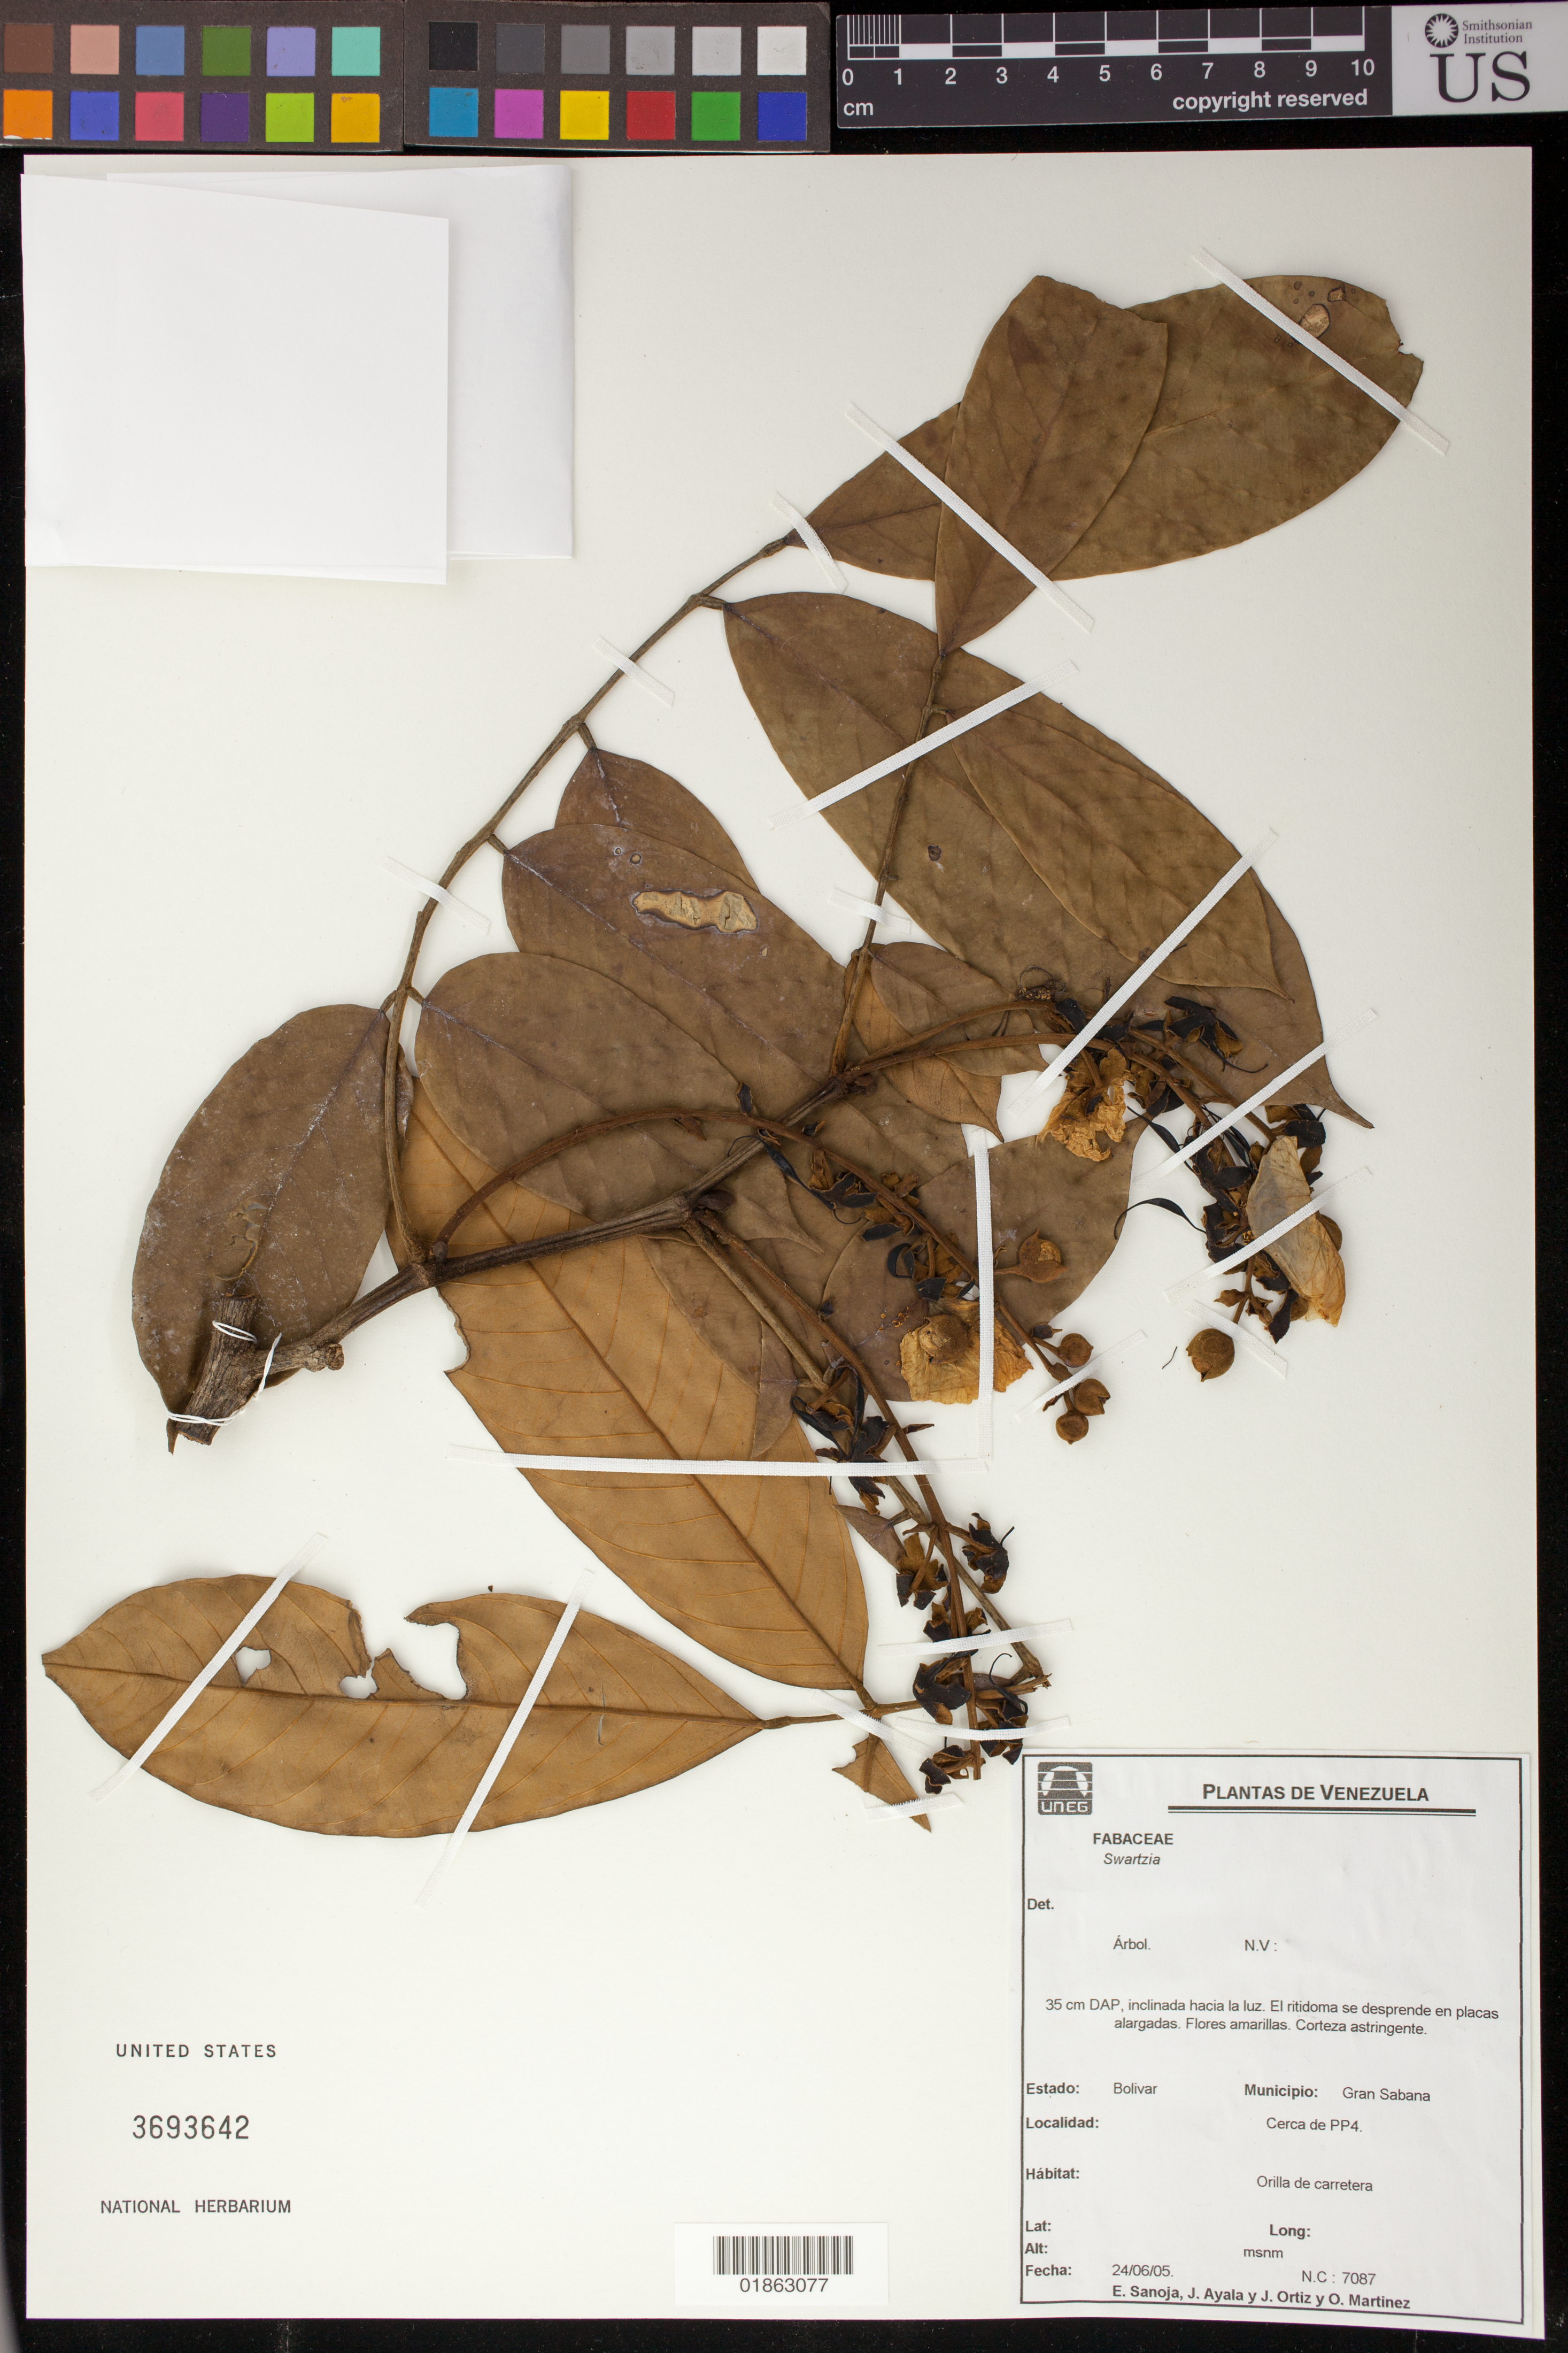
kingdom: Plantae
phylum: Tracheophyta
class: Magnoliopsida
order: Fabales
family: Fabaceae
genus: Swartzia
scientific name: Swartzia sp.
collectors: E. Sanoja, J. Ayala, J. Ortiz & O. Martínez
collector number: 7087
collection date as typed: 24/06/05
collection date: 2005-06-24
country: Venezuela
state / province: Bolívar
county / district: Gran Sabana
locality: cerca de PP4.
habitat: Orilla de carretera.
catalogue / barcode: US 3693642